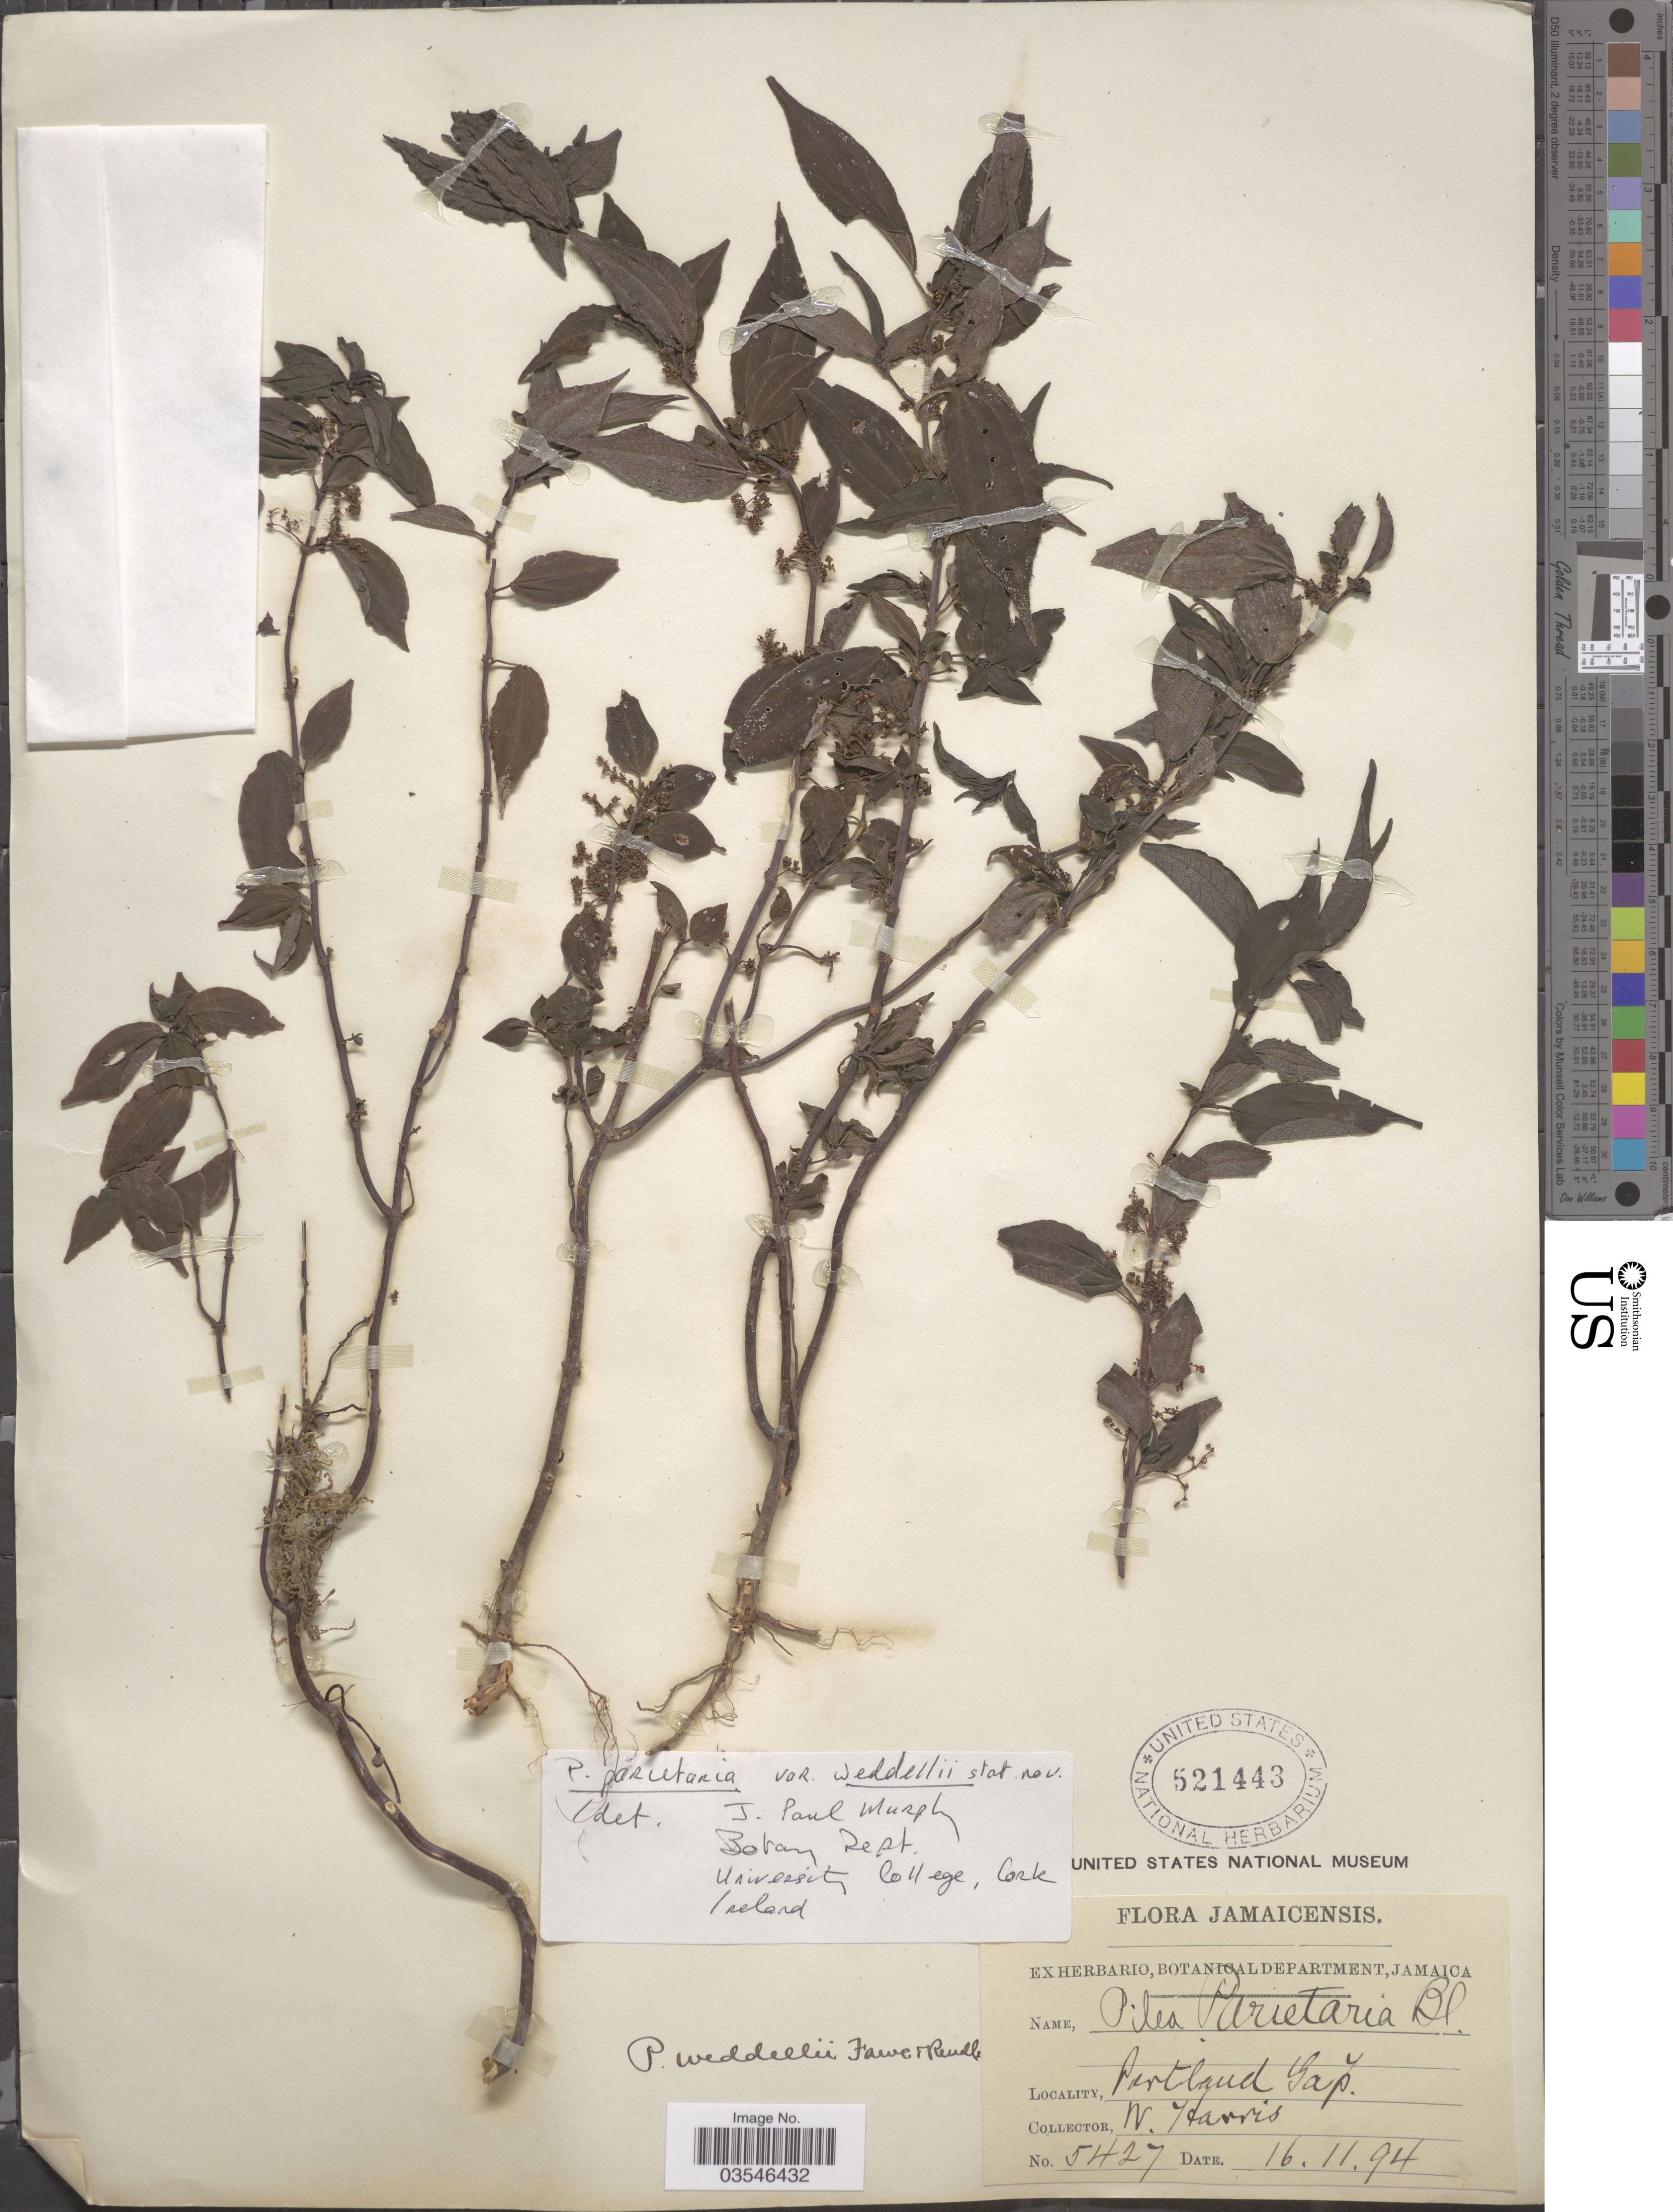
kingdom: Plantae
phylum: Tracheophyta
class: Magnoliopsida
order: Rosales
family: Urticaceae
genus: Pilea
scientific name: Pilea weddellii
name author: Fawc. & Rendle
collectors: W. Harris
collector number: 5427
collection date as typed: Transcribed d/m/y: 16/11/94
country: Jamaica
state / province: Portland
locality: Portland Gap.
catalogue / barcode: US 521443